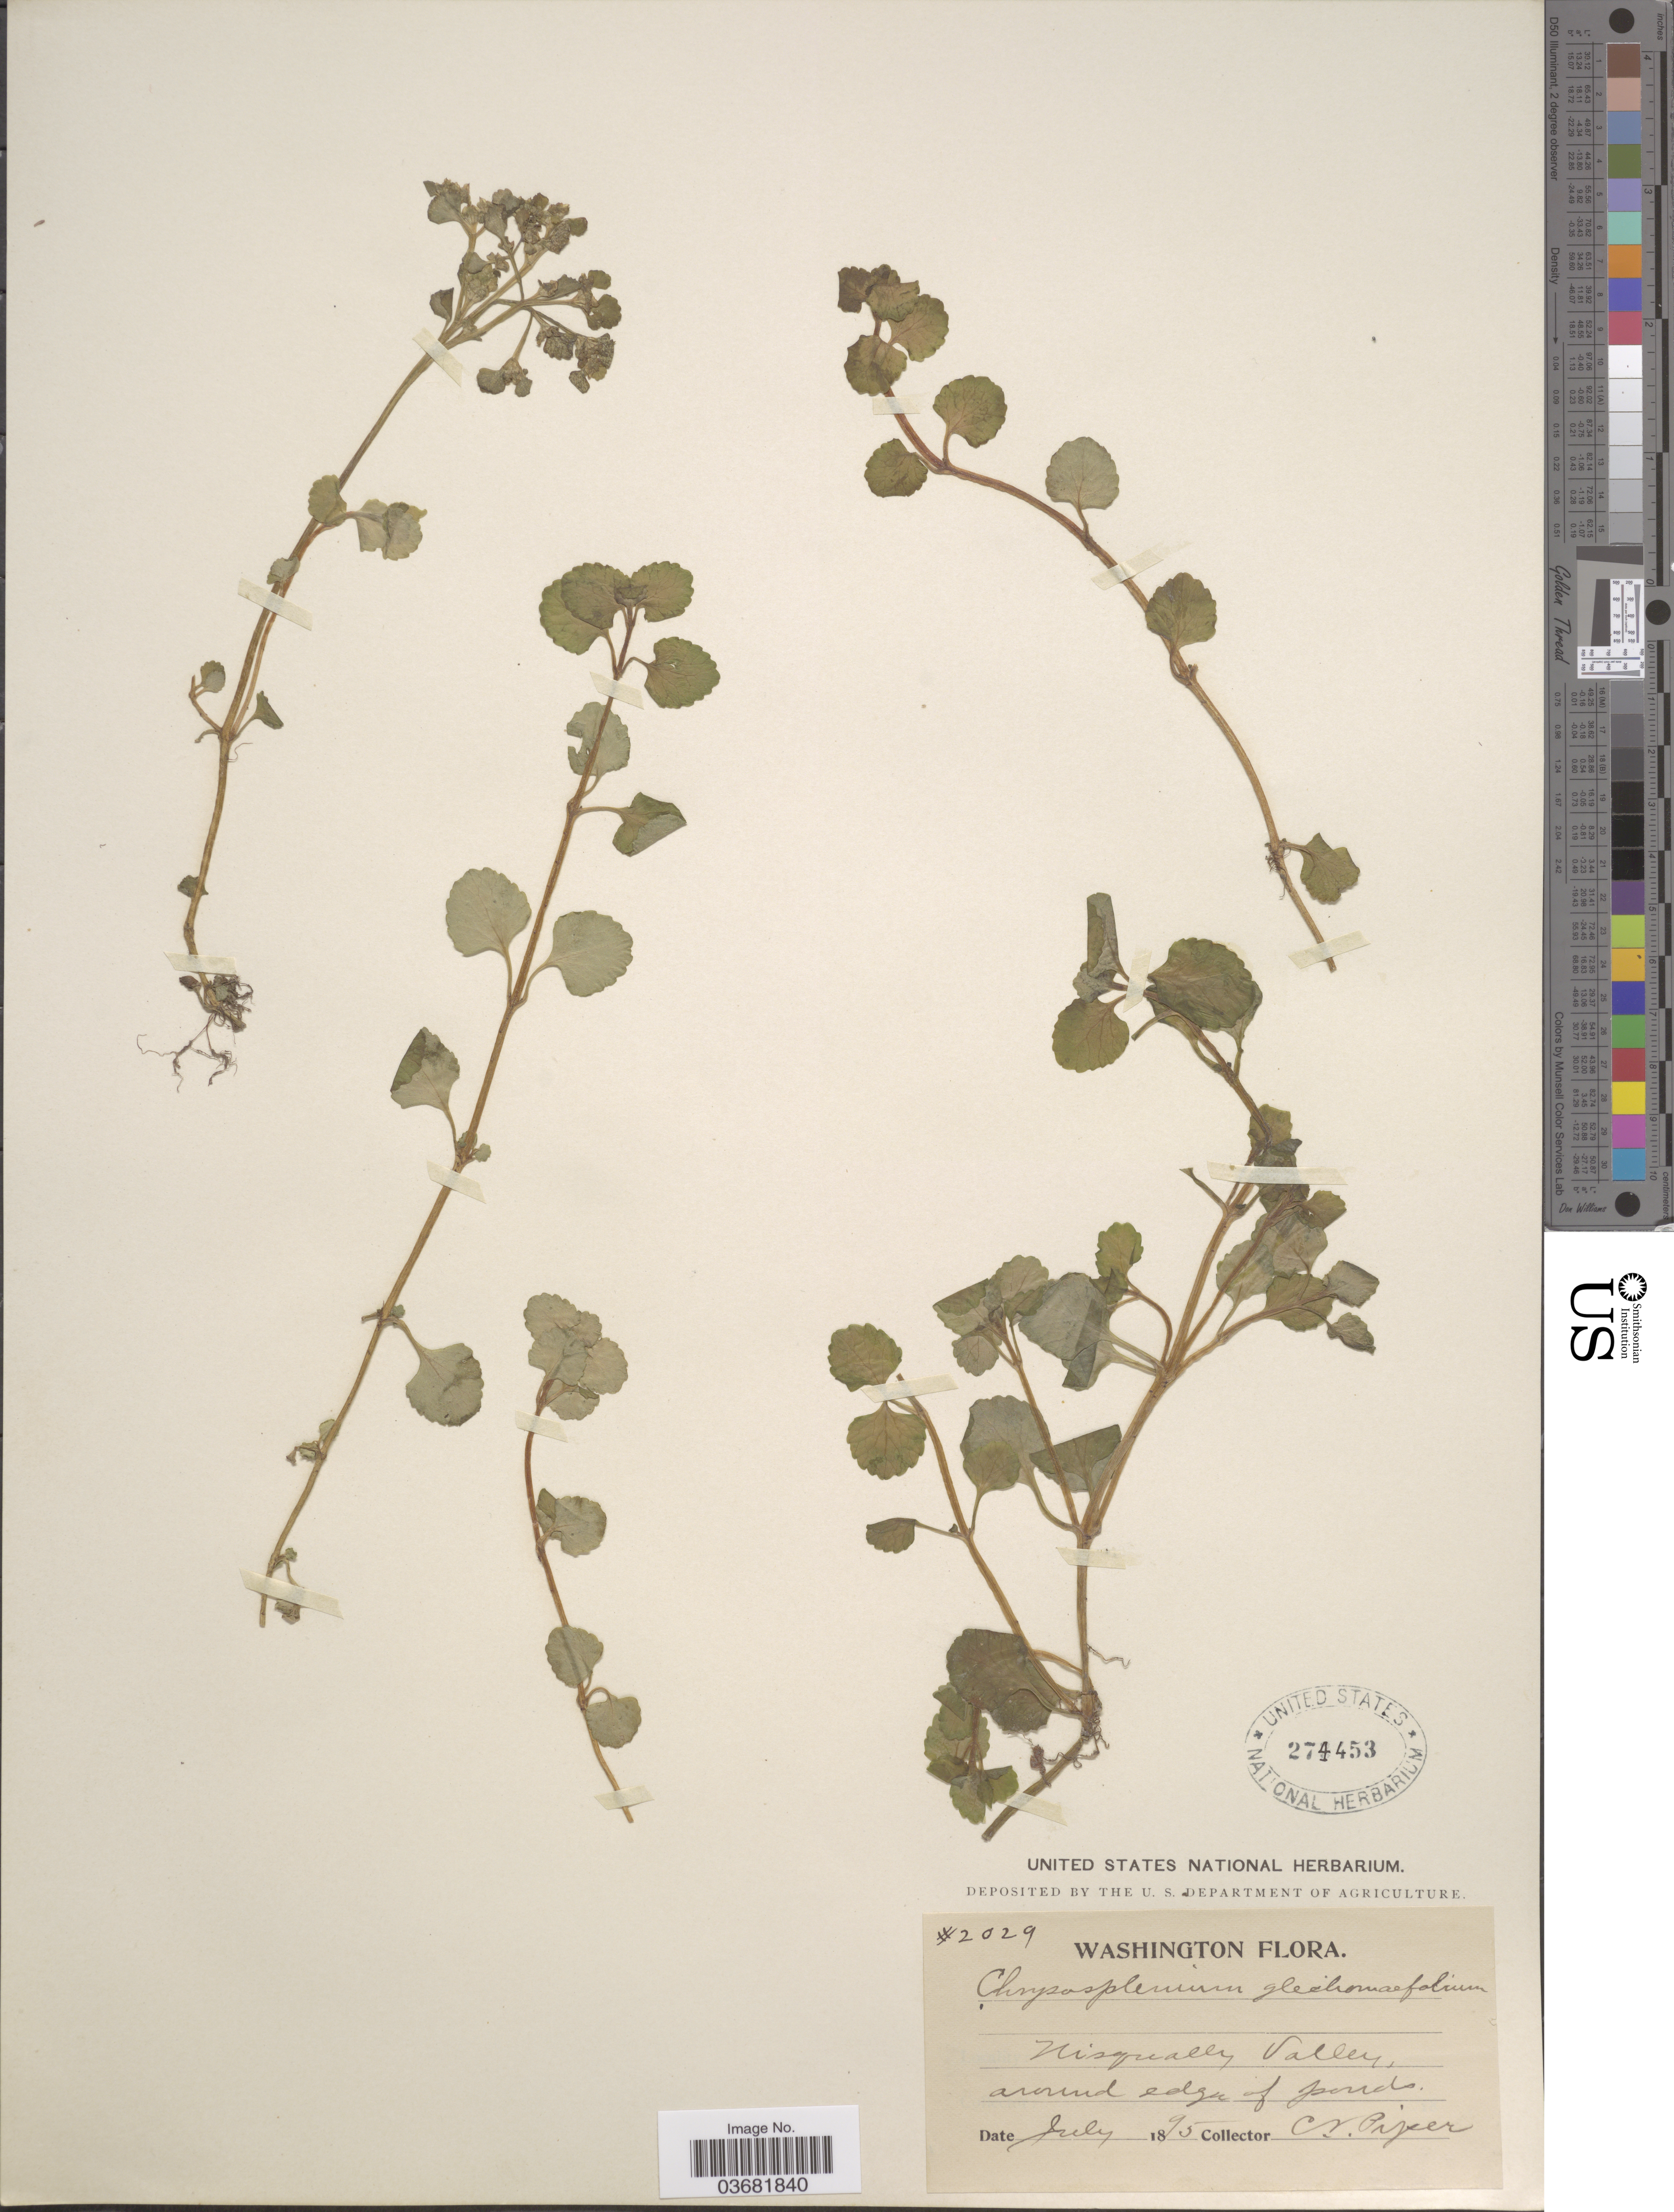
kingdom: Plantae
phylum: Tracheophyta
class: Magnoliopsida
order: Saxifragales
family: Saxifragaceae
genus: Chrysosplenium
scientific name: Chrysosplenium glechomifolium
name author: Nutt.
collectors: C. V. Piper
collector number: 2029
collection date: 1895-07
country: United States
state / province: Washington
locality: Nisqually Valley.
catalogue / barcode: US 274453